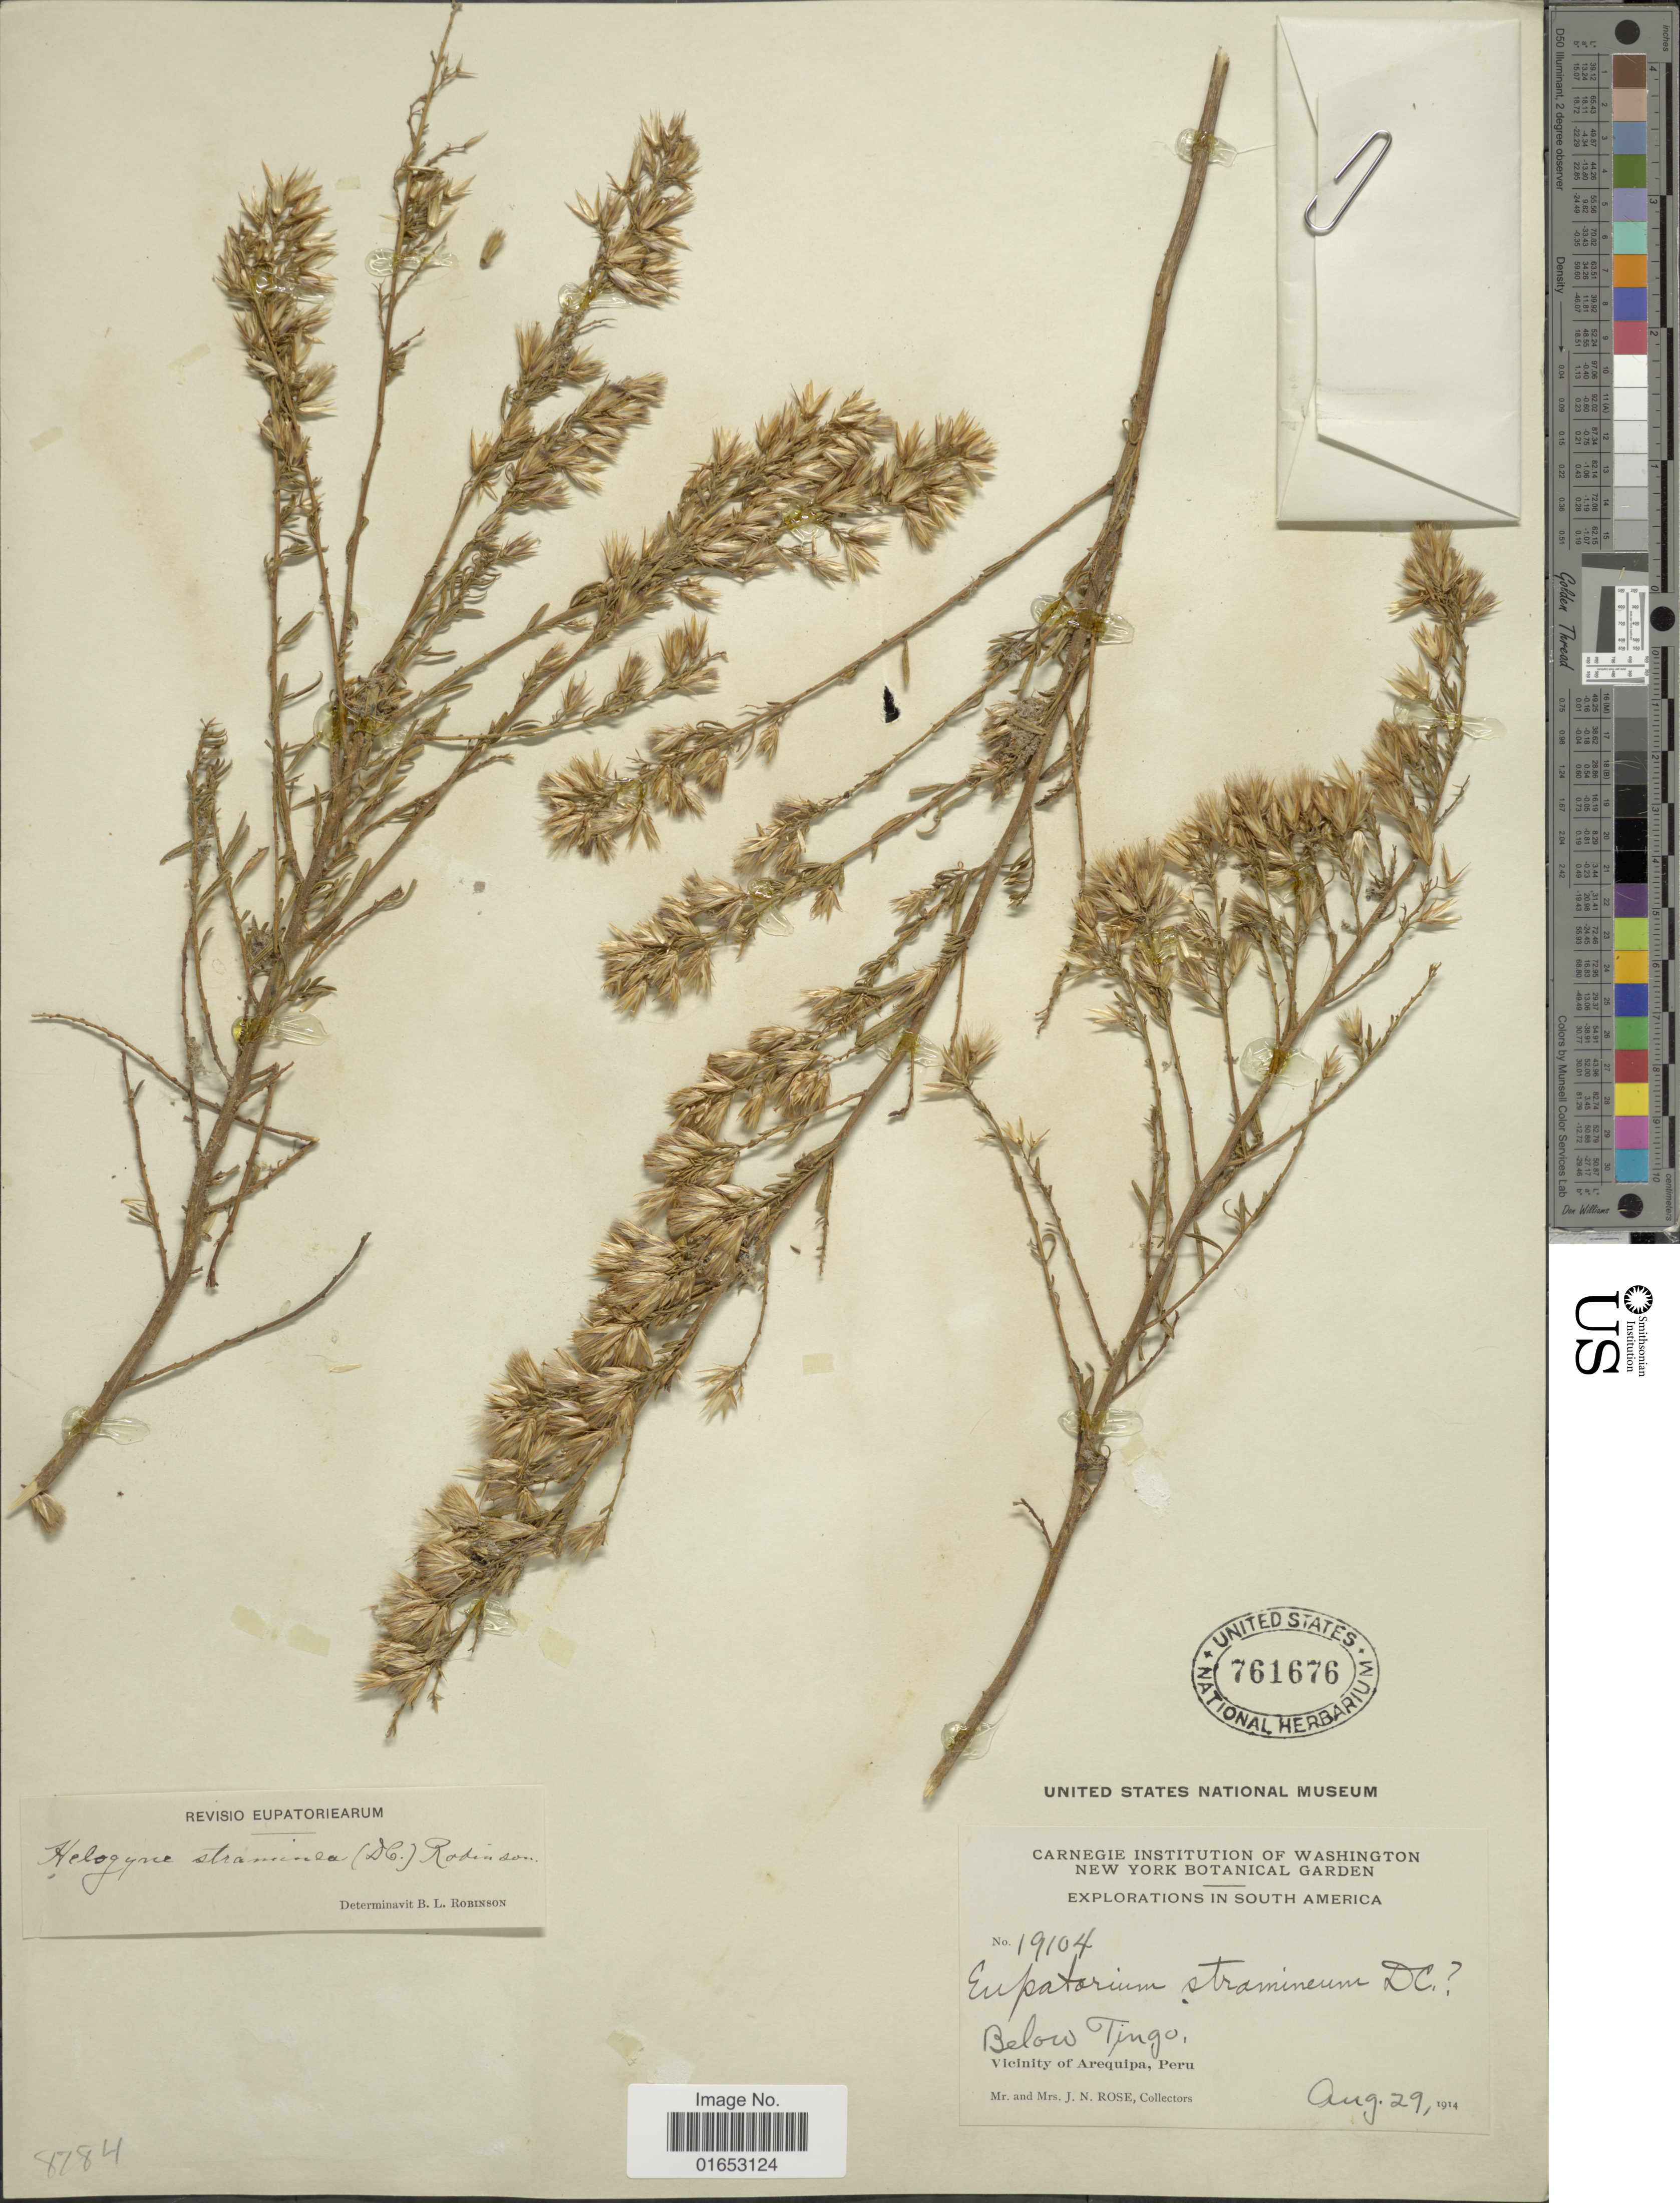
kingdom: Plantae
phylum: Tracheophyta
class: Magnoliopsida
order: Asterales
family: Asteraceae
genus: Helogyne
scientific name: Helogyne straminea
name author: (DC.) B.L. Rob.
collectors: J. N. Rose & L. B. Rose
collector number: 19104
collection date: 1914-08-29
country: Peru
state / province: Arequipa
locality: Below Tingo, Vicinity of Arequipa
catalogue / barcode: US 761676